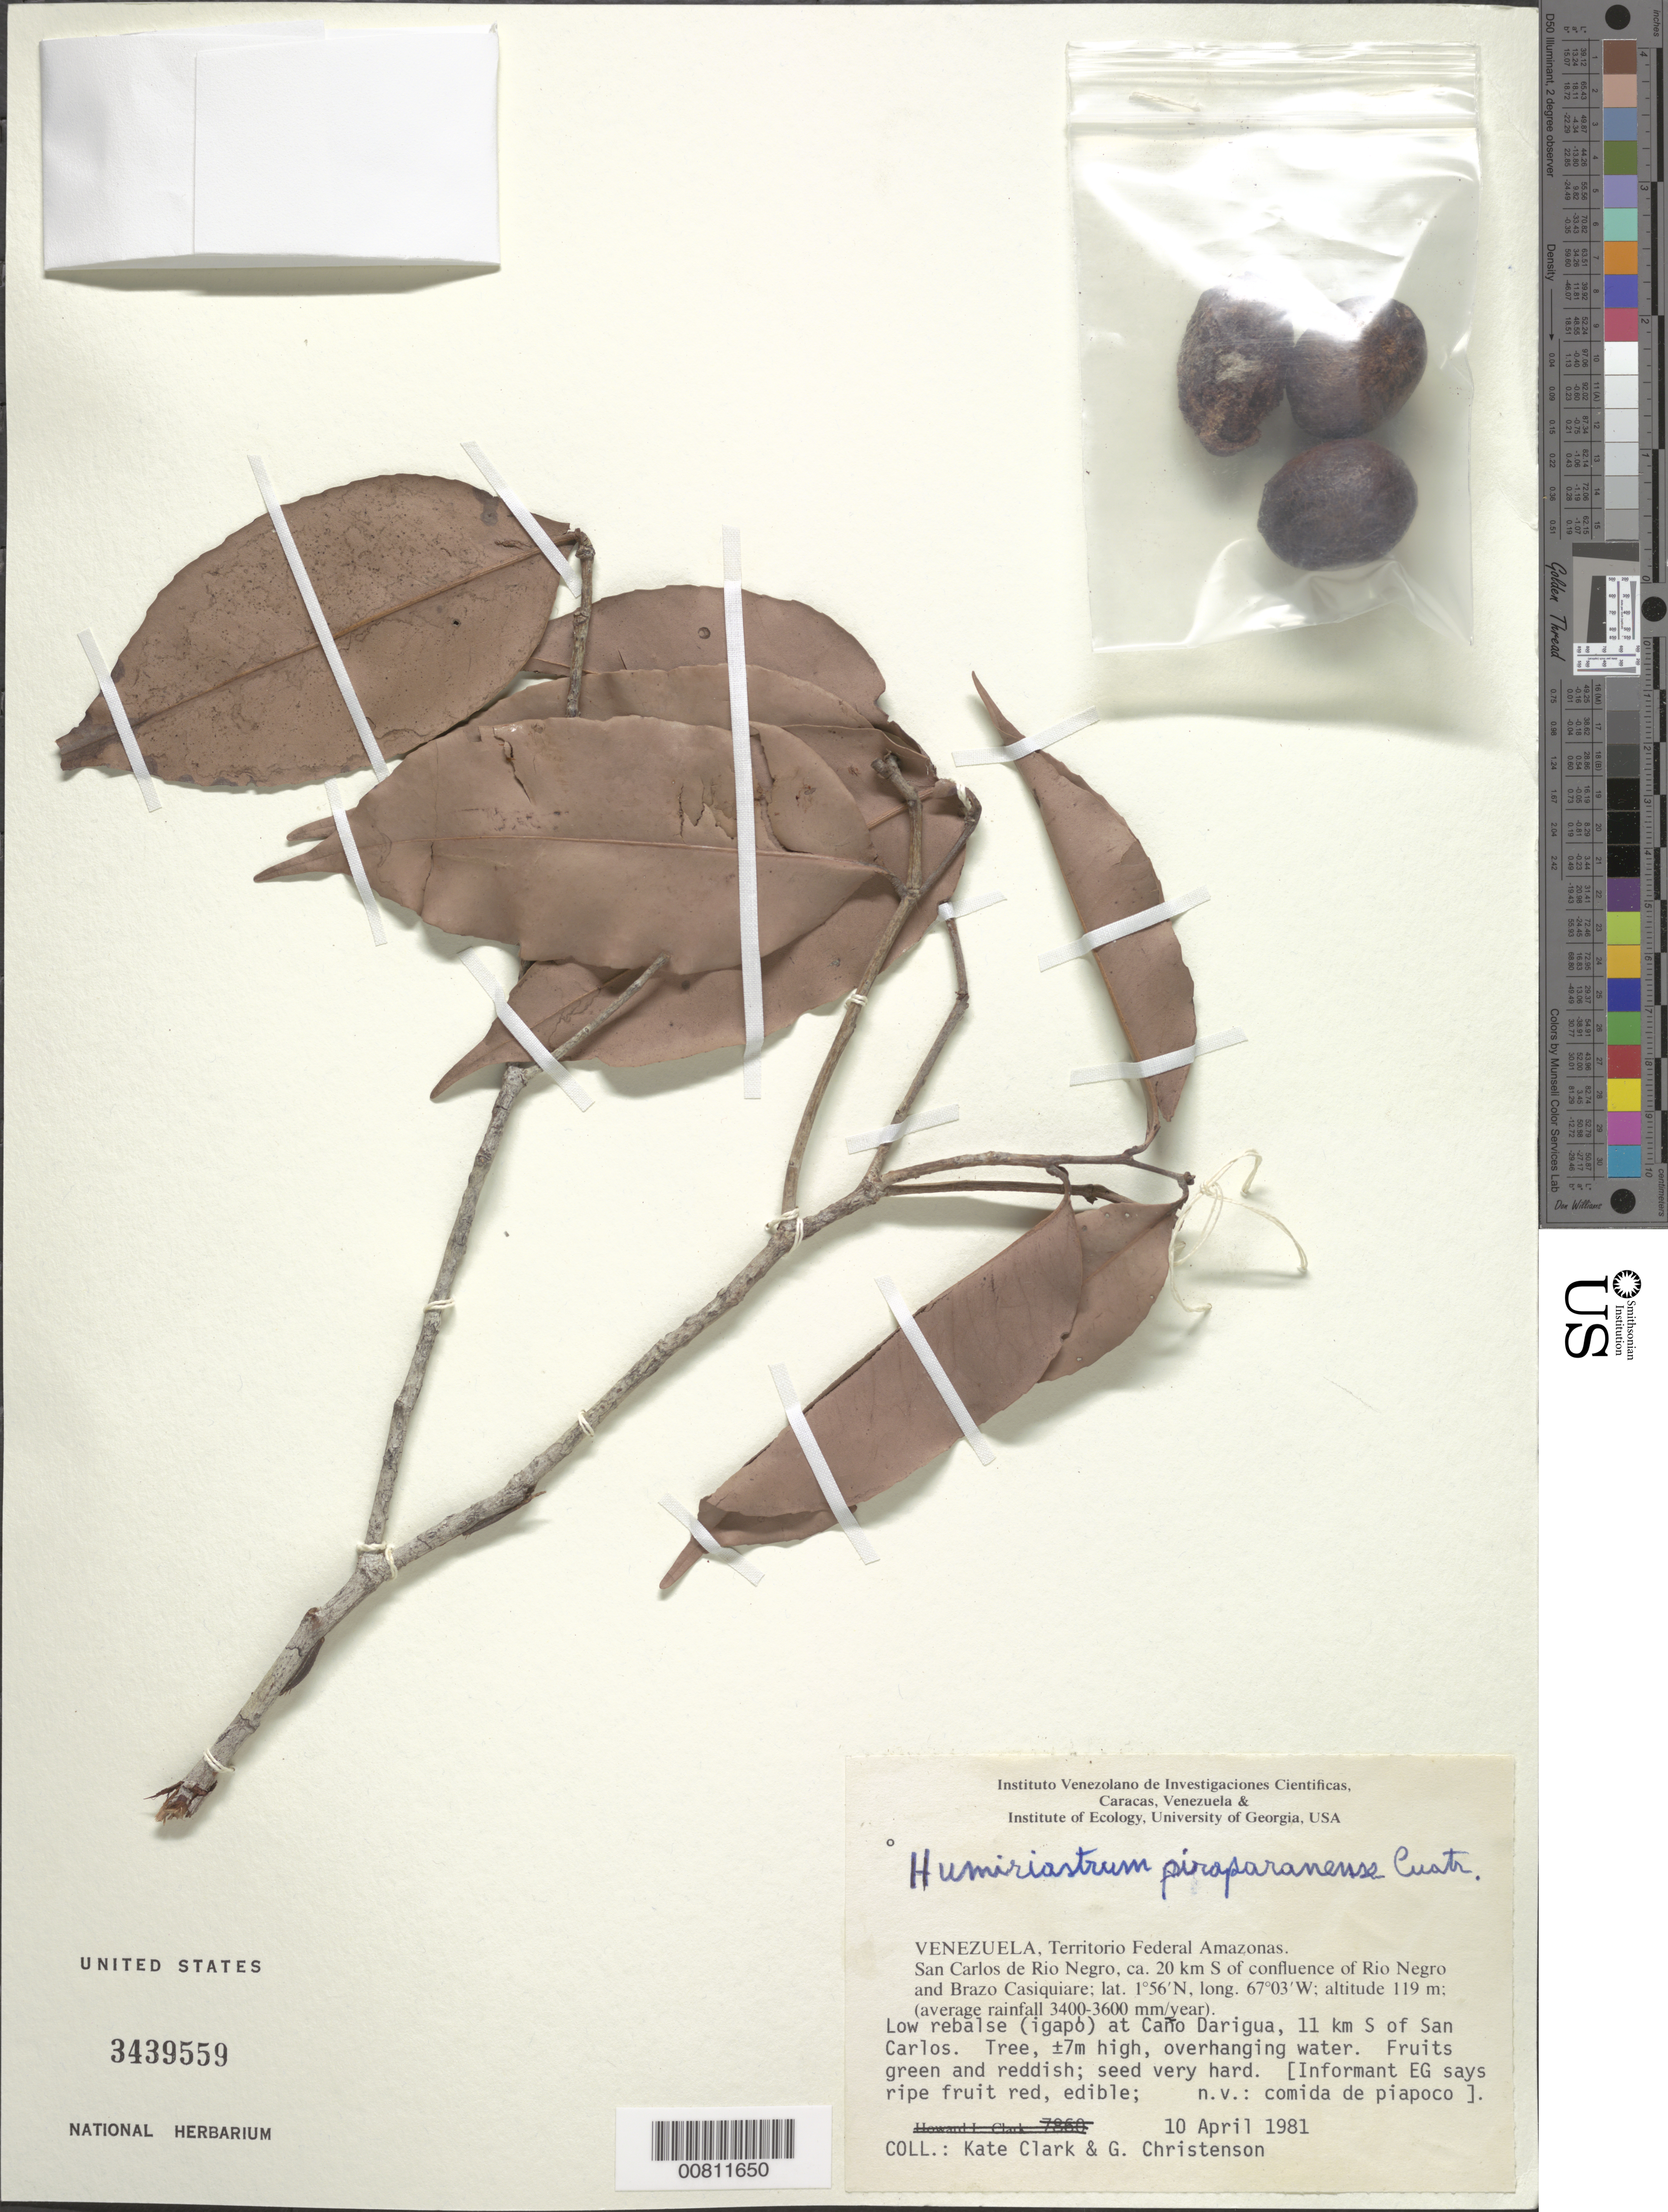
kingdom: Plantae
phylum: Tracheophyta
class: Magnoliopsida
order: Malpighiales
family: Humiriaceae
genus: Humiriastrum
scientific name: Humiriastrum piraparanense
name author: Cuatrec.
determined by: Cuatrecasas, J.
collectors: H. L. Clark & G. Christenson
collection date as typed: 10-Apr-81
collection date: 1981-04-10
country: Venezuela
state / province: Amazonas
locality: San Carlos de Río Negro, ca. 20 km S of confluence of Río Negro and Brazo Casiquiare; Caño Darigua, 11km S of San Carlos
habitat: Low rebalse (igapo) at caño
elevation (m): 119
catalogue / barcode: US 3439559